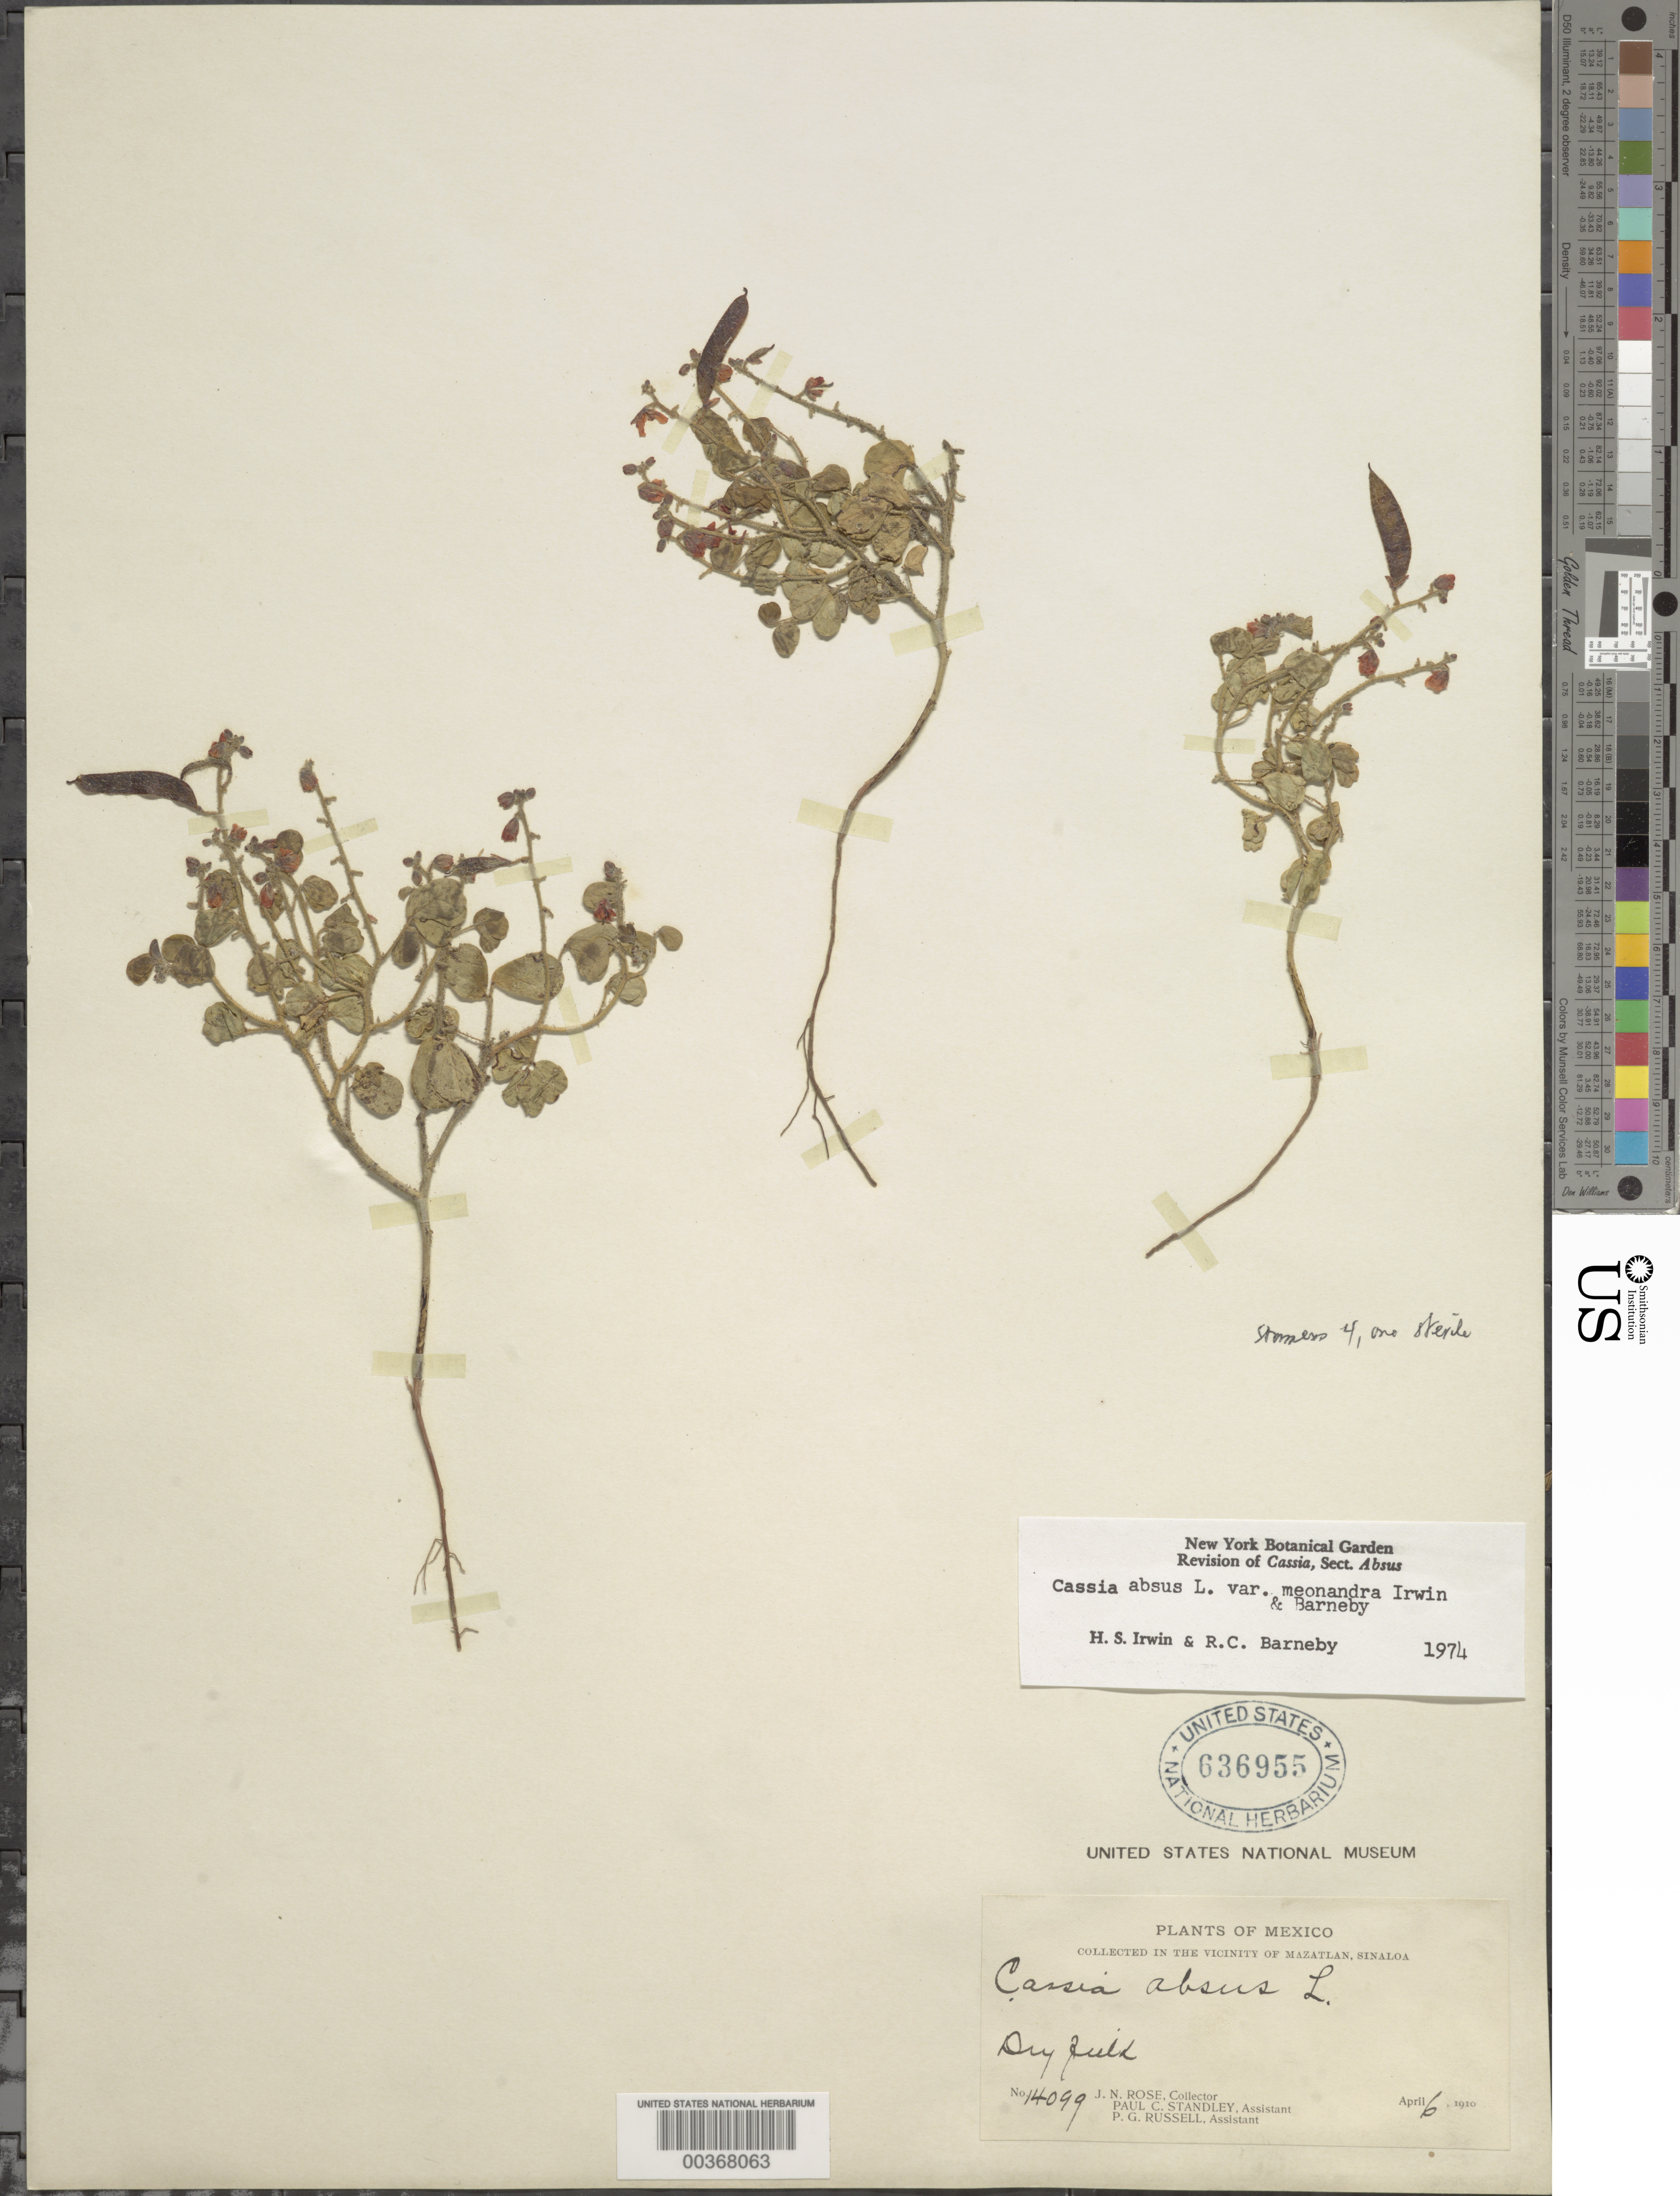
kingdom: Plantae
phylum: Tracheophyta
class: Magnoliopsida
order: Fabales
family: Fabaceae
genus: Chamaecrista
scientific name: Chamaecrista absus var. meonandra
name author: (H.S. Irwin & Barneby) H.S. Irwin & Barneby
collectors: J. N. Rose, P. C. Standley & P. G. Russell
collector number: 14099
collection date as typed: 06 Apr 1910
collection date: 1910-04-06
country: Mexico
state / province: Sinaloa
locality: In the vicinity of Mazatlan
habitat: Dry field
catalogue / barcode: US 636955